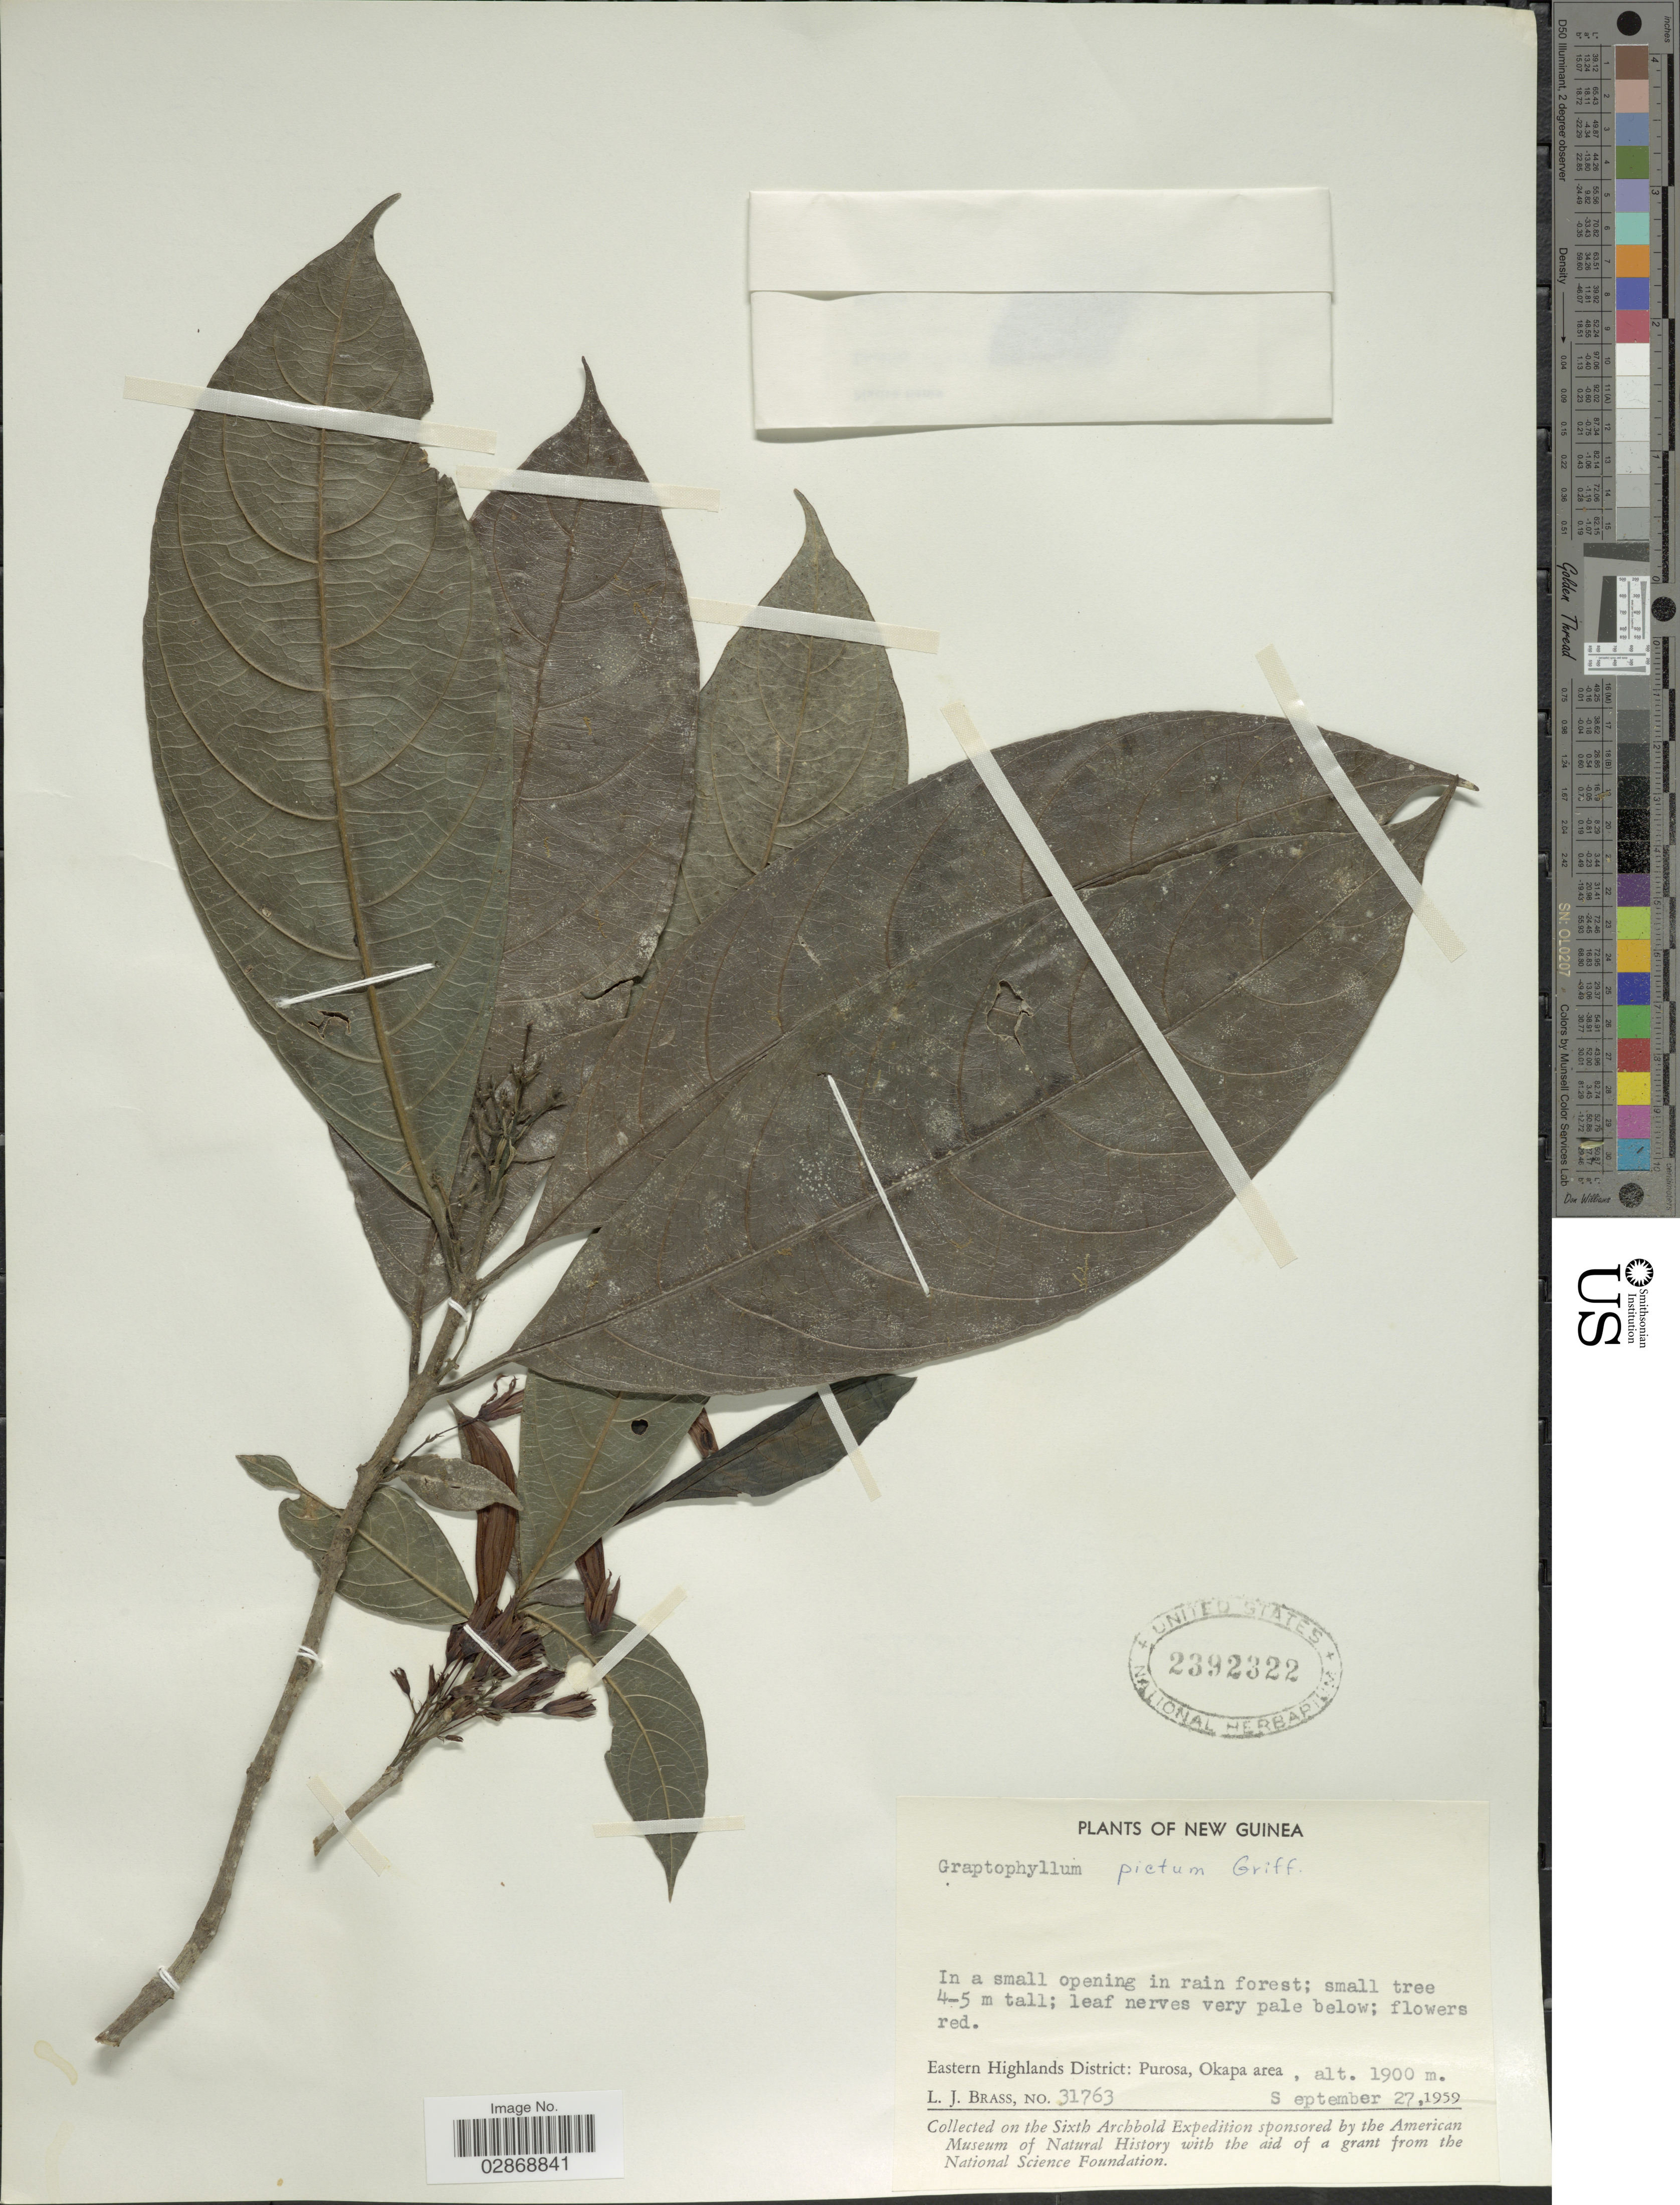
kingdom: Plantae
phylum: Tracheophyta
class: Magnoliopsida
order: Lamiales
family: Acanthaceae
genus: Graptophyllum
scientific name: Graptophyllum pictum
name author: (L.) Griff.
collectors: L. J. Brass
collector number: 31763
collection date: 1959-09-27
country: Papua New Guinea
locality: New Guinea. Eastern Highlands District: Purosa, Okapa area.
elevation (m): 1900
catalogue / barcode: US 2392322